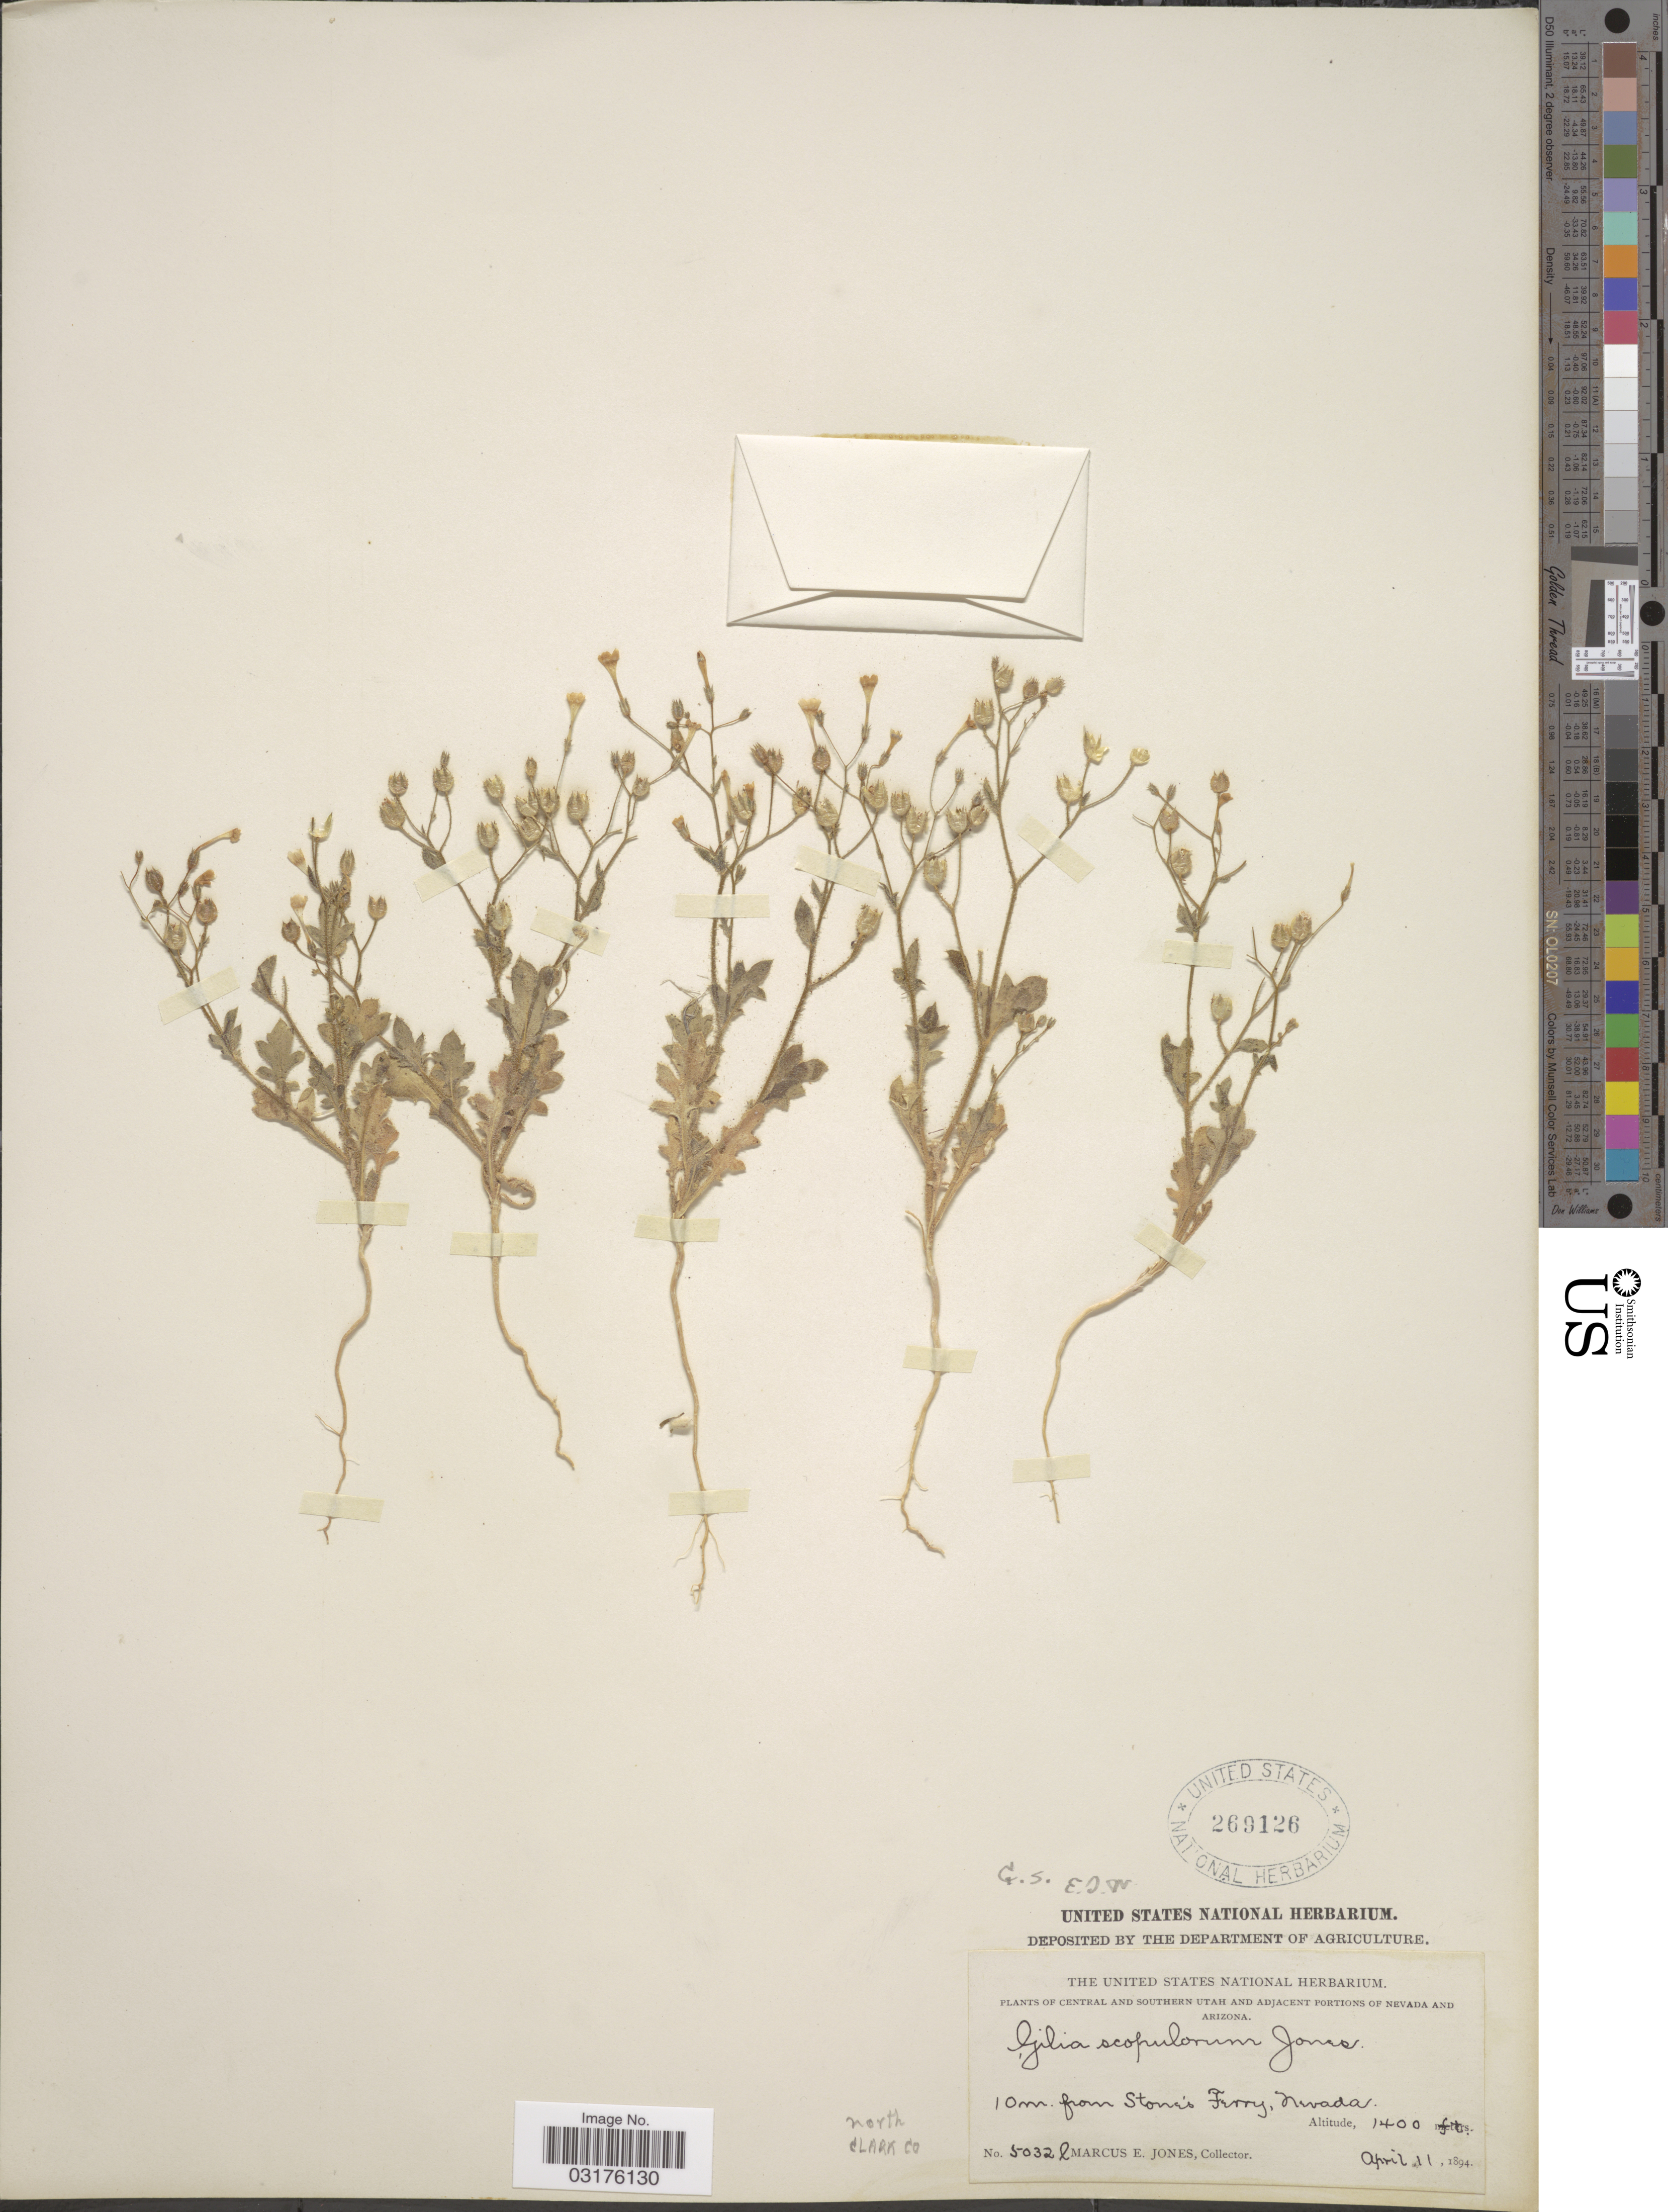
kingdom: Plantae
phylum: Tracheophyta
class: Magnoliopsida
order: Ericales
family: Polemoniaceae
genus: Gilia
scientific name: Gilia scopulorum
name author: M.E. Jones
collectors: M. E. Jones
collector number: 5032l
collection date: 1894-04-11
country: United States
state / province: Nevada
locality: North Clark Co., 10 m. from Stone's Ferry, Nevada.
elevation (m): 427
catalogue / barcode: US 269126